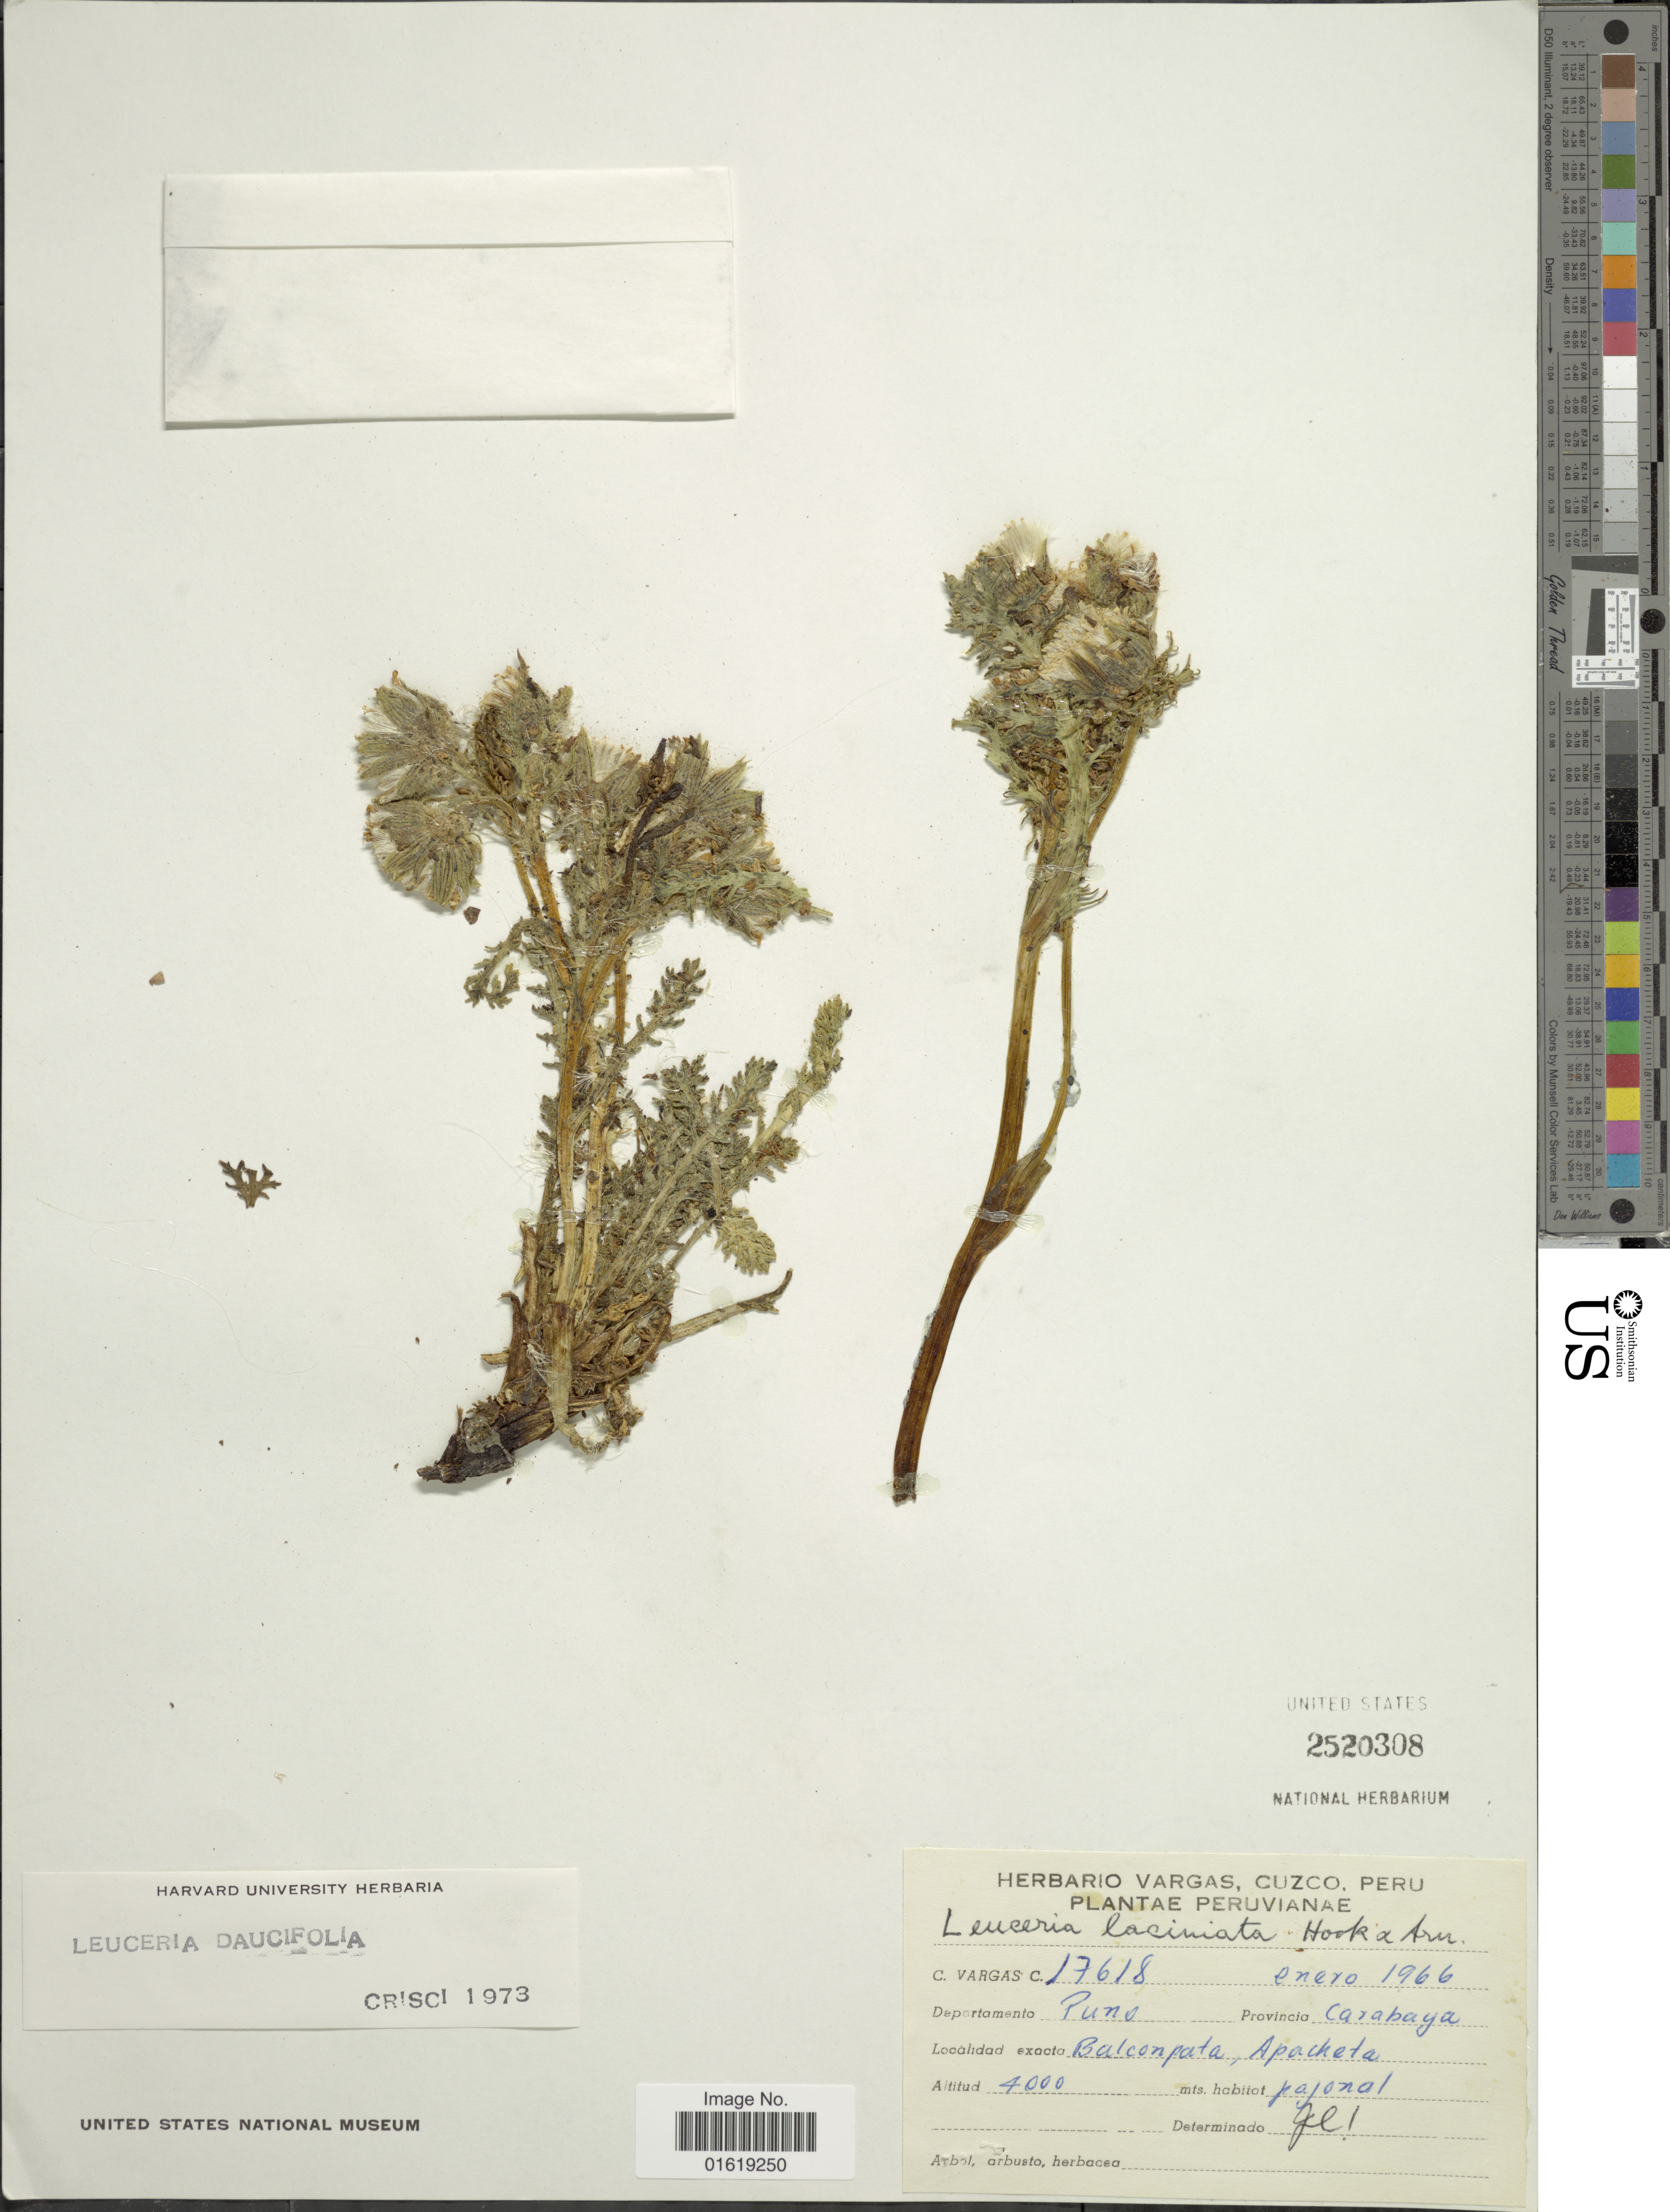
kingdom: Plantae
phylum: Tracheophyta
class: Magnoliopsida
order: Asterales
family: Asteraceae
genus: Leucheria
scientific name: Leucheria daucifolia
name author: Crisci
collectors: C. Vargas Calderón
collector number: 17618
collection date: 1966-01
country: Peru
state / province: Puno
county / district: Carabaya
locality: Departamento Puno. Provincia Carabaya. Balconpata, Apacheta.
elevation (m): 4000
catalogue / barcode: US 2520308